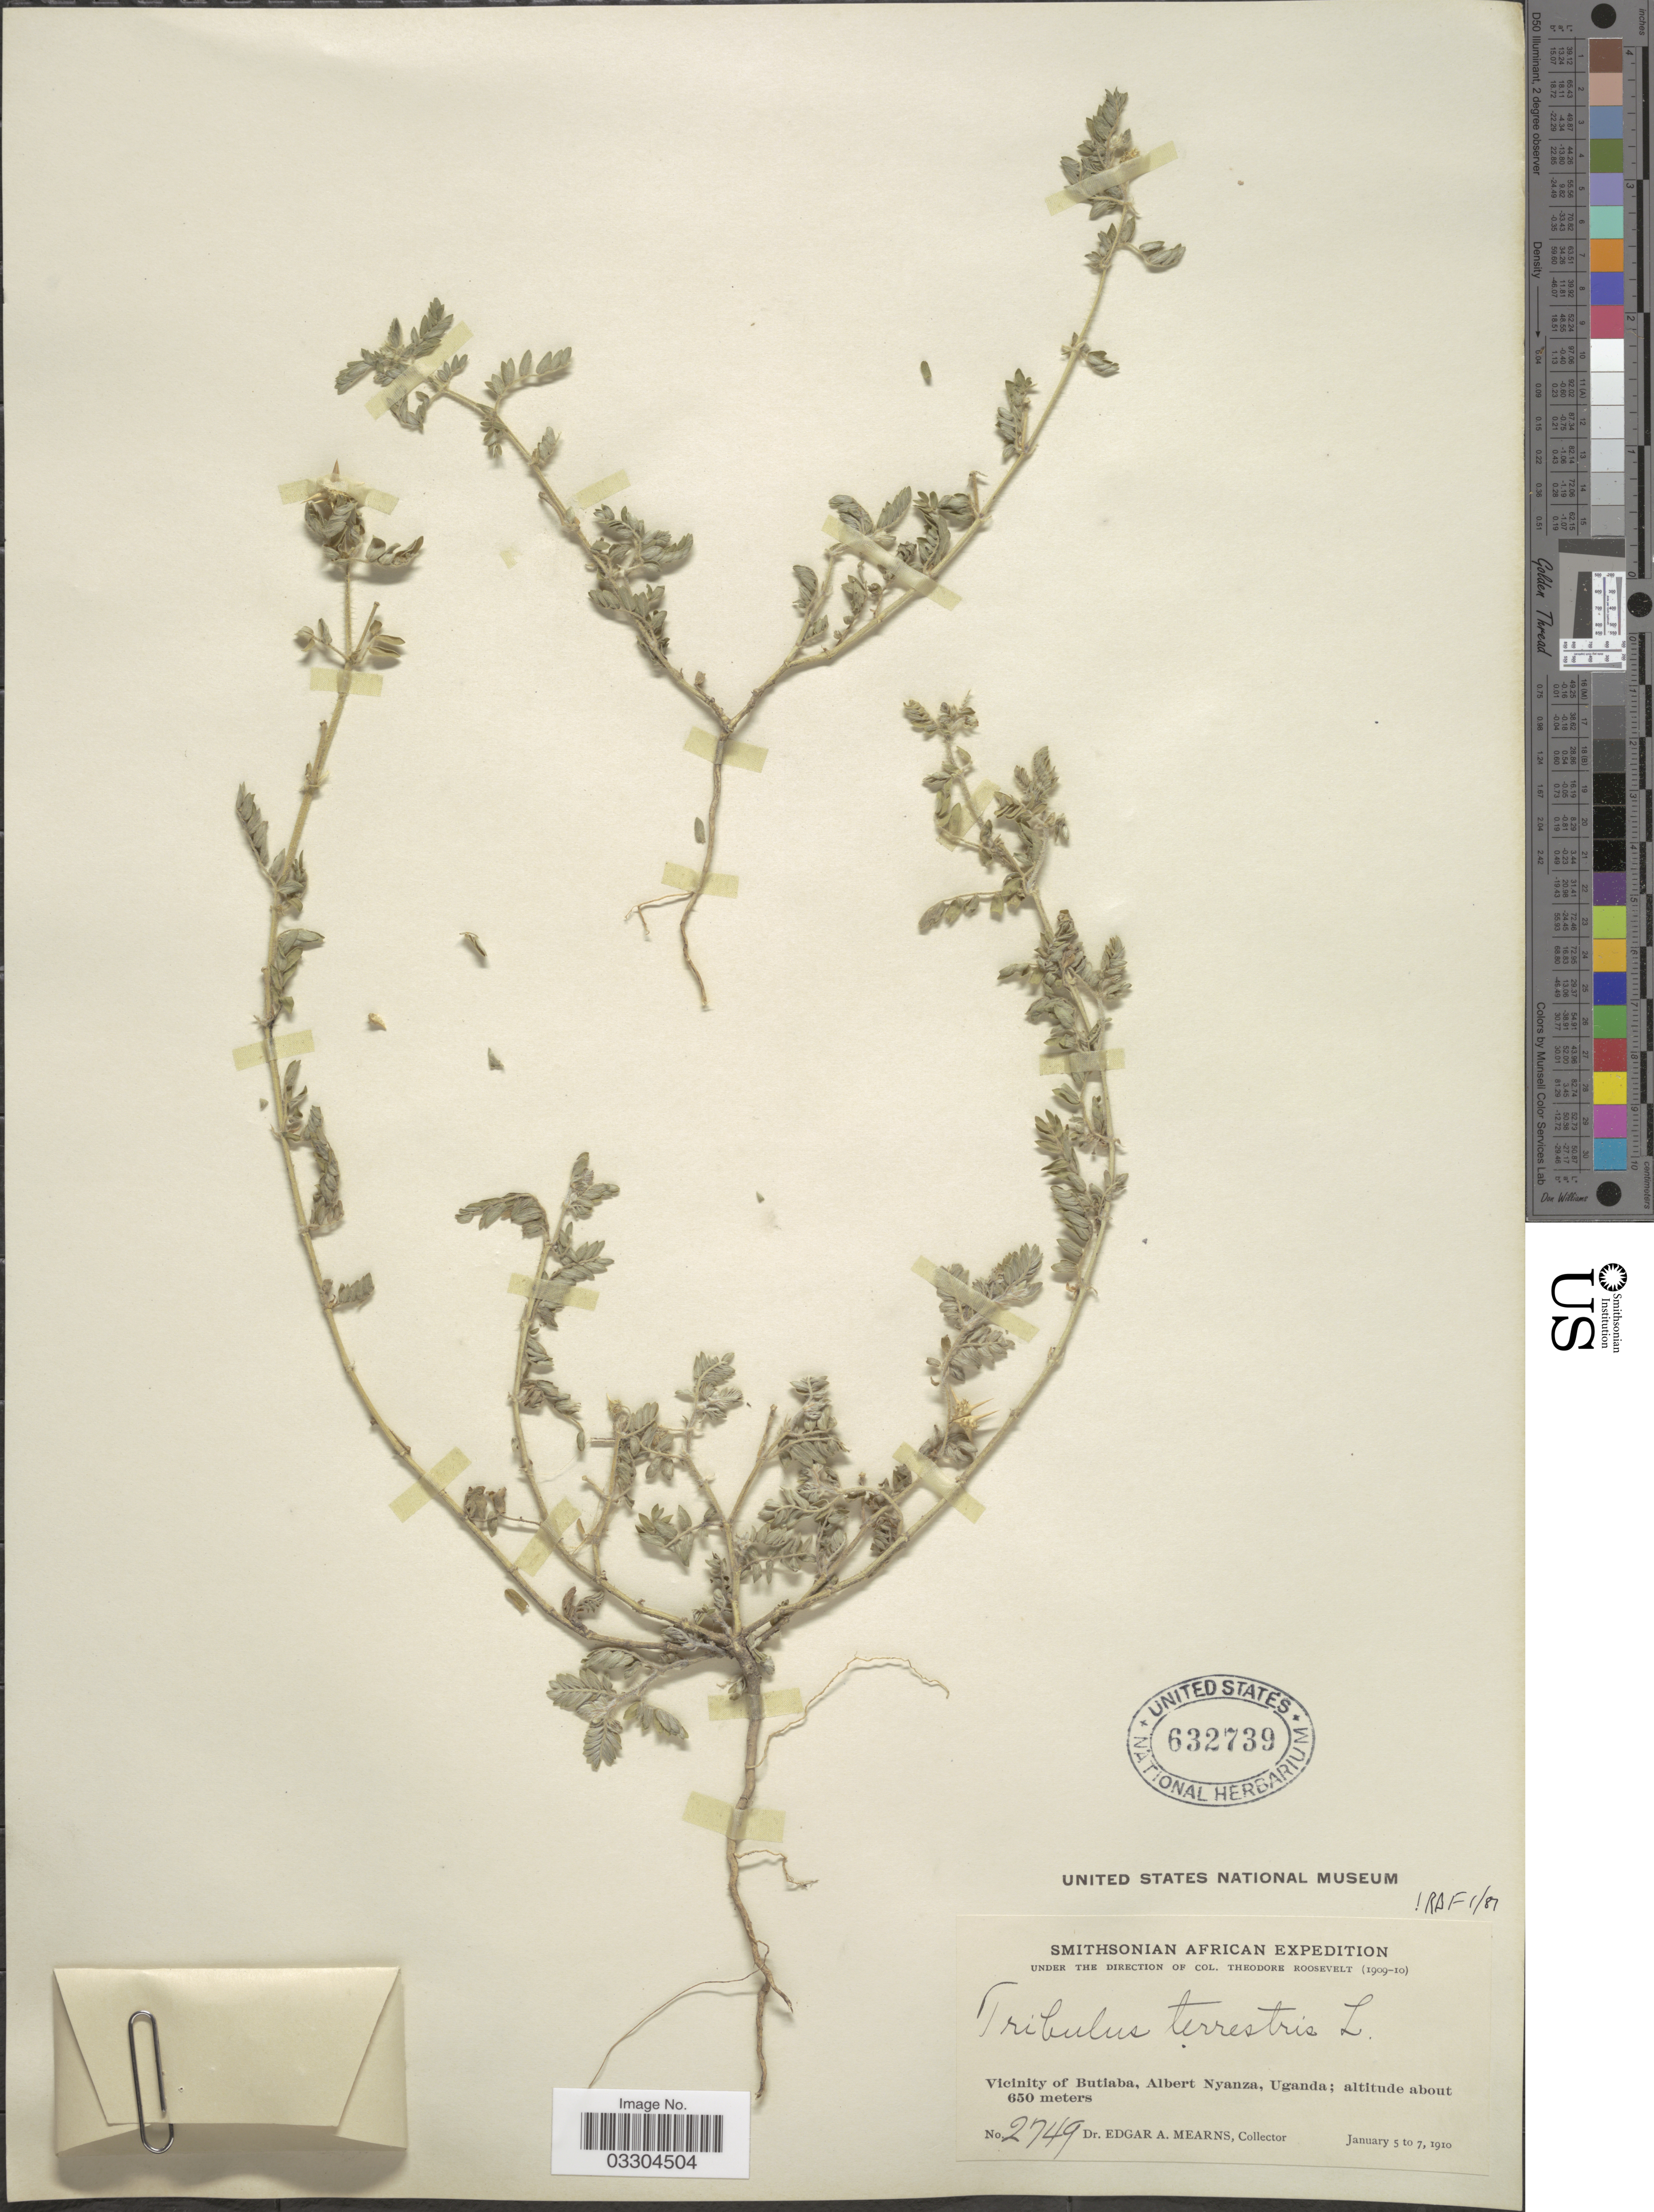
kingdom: Plantae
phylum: Tracheophyta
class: Magnoliopsida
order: Zygophyllales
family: Zygophyllaceae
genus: Tribulus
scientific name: Tribulus terrestris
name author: L.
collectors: E. A. Mearns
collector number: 2749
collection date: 1910-01-05/1910-01-07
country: Kenya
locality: Vicinity of Butiaba, Albert Nyanza.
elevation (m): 650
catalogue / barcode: US 632739